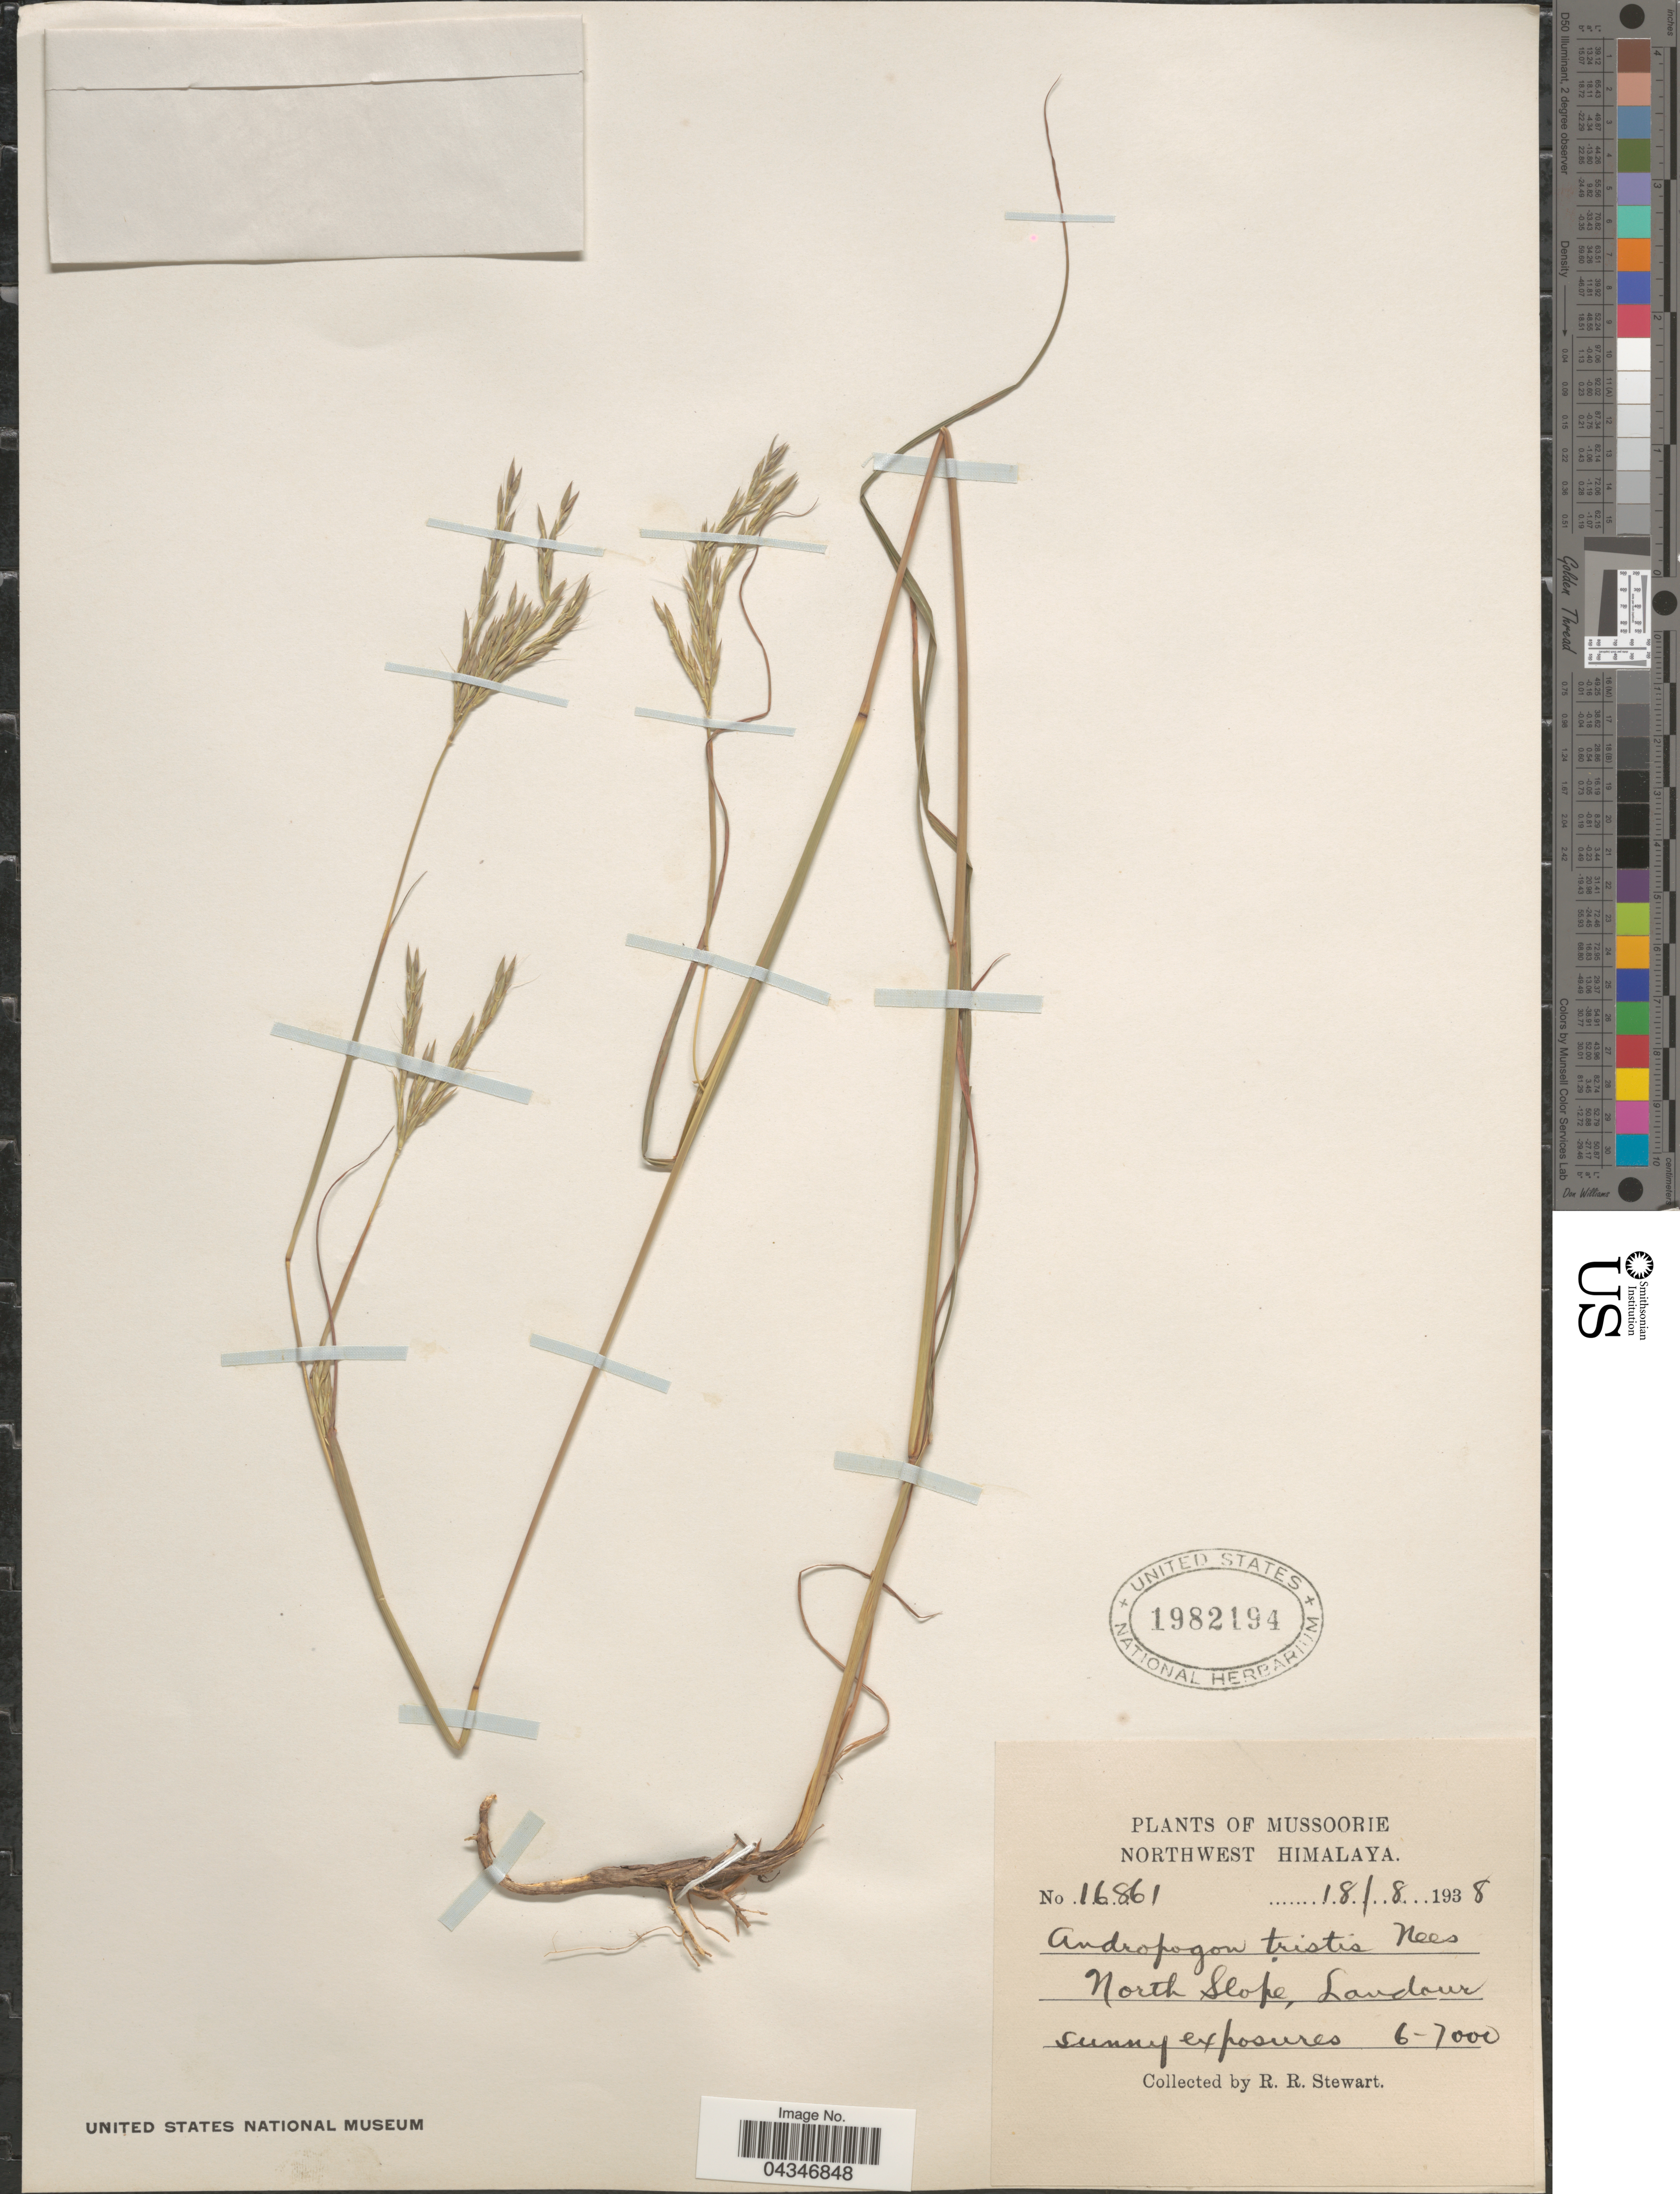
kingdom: Plantae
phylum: Tracheophyta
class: Liliopsida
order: Poales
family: Poaceae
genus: Andropogon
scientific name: Andropogon munroi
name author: C.B. Clarke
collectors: R. Stewart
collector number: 16861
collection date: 1938-08-18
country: India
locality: Mussoorie. Northwest Himalaya. North Slope, Landour.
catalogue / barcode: US 1982194